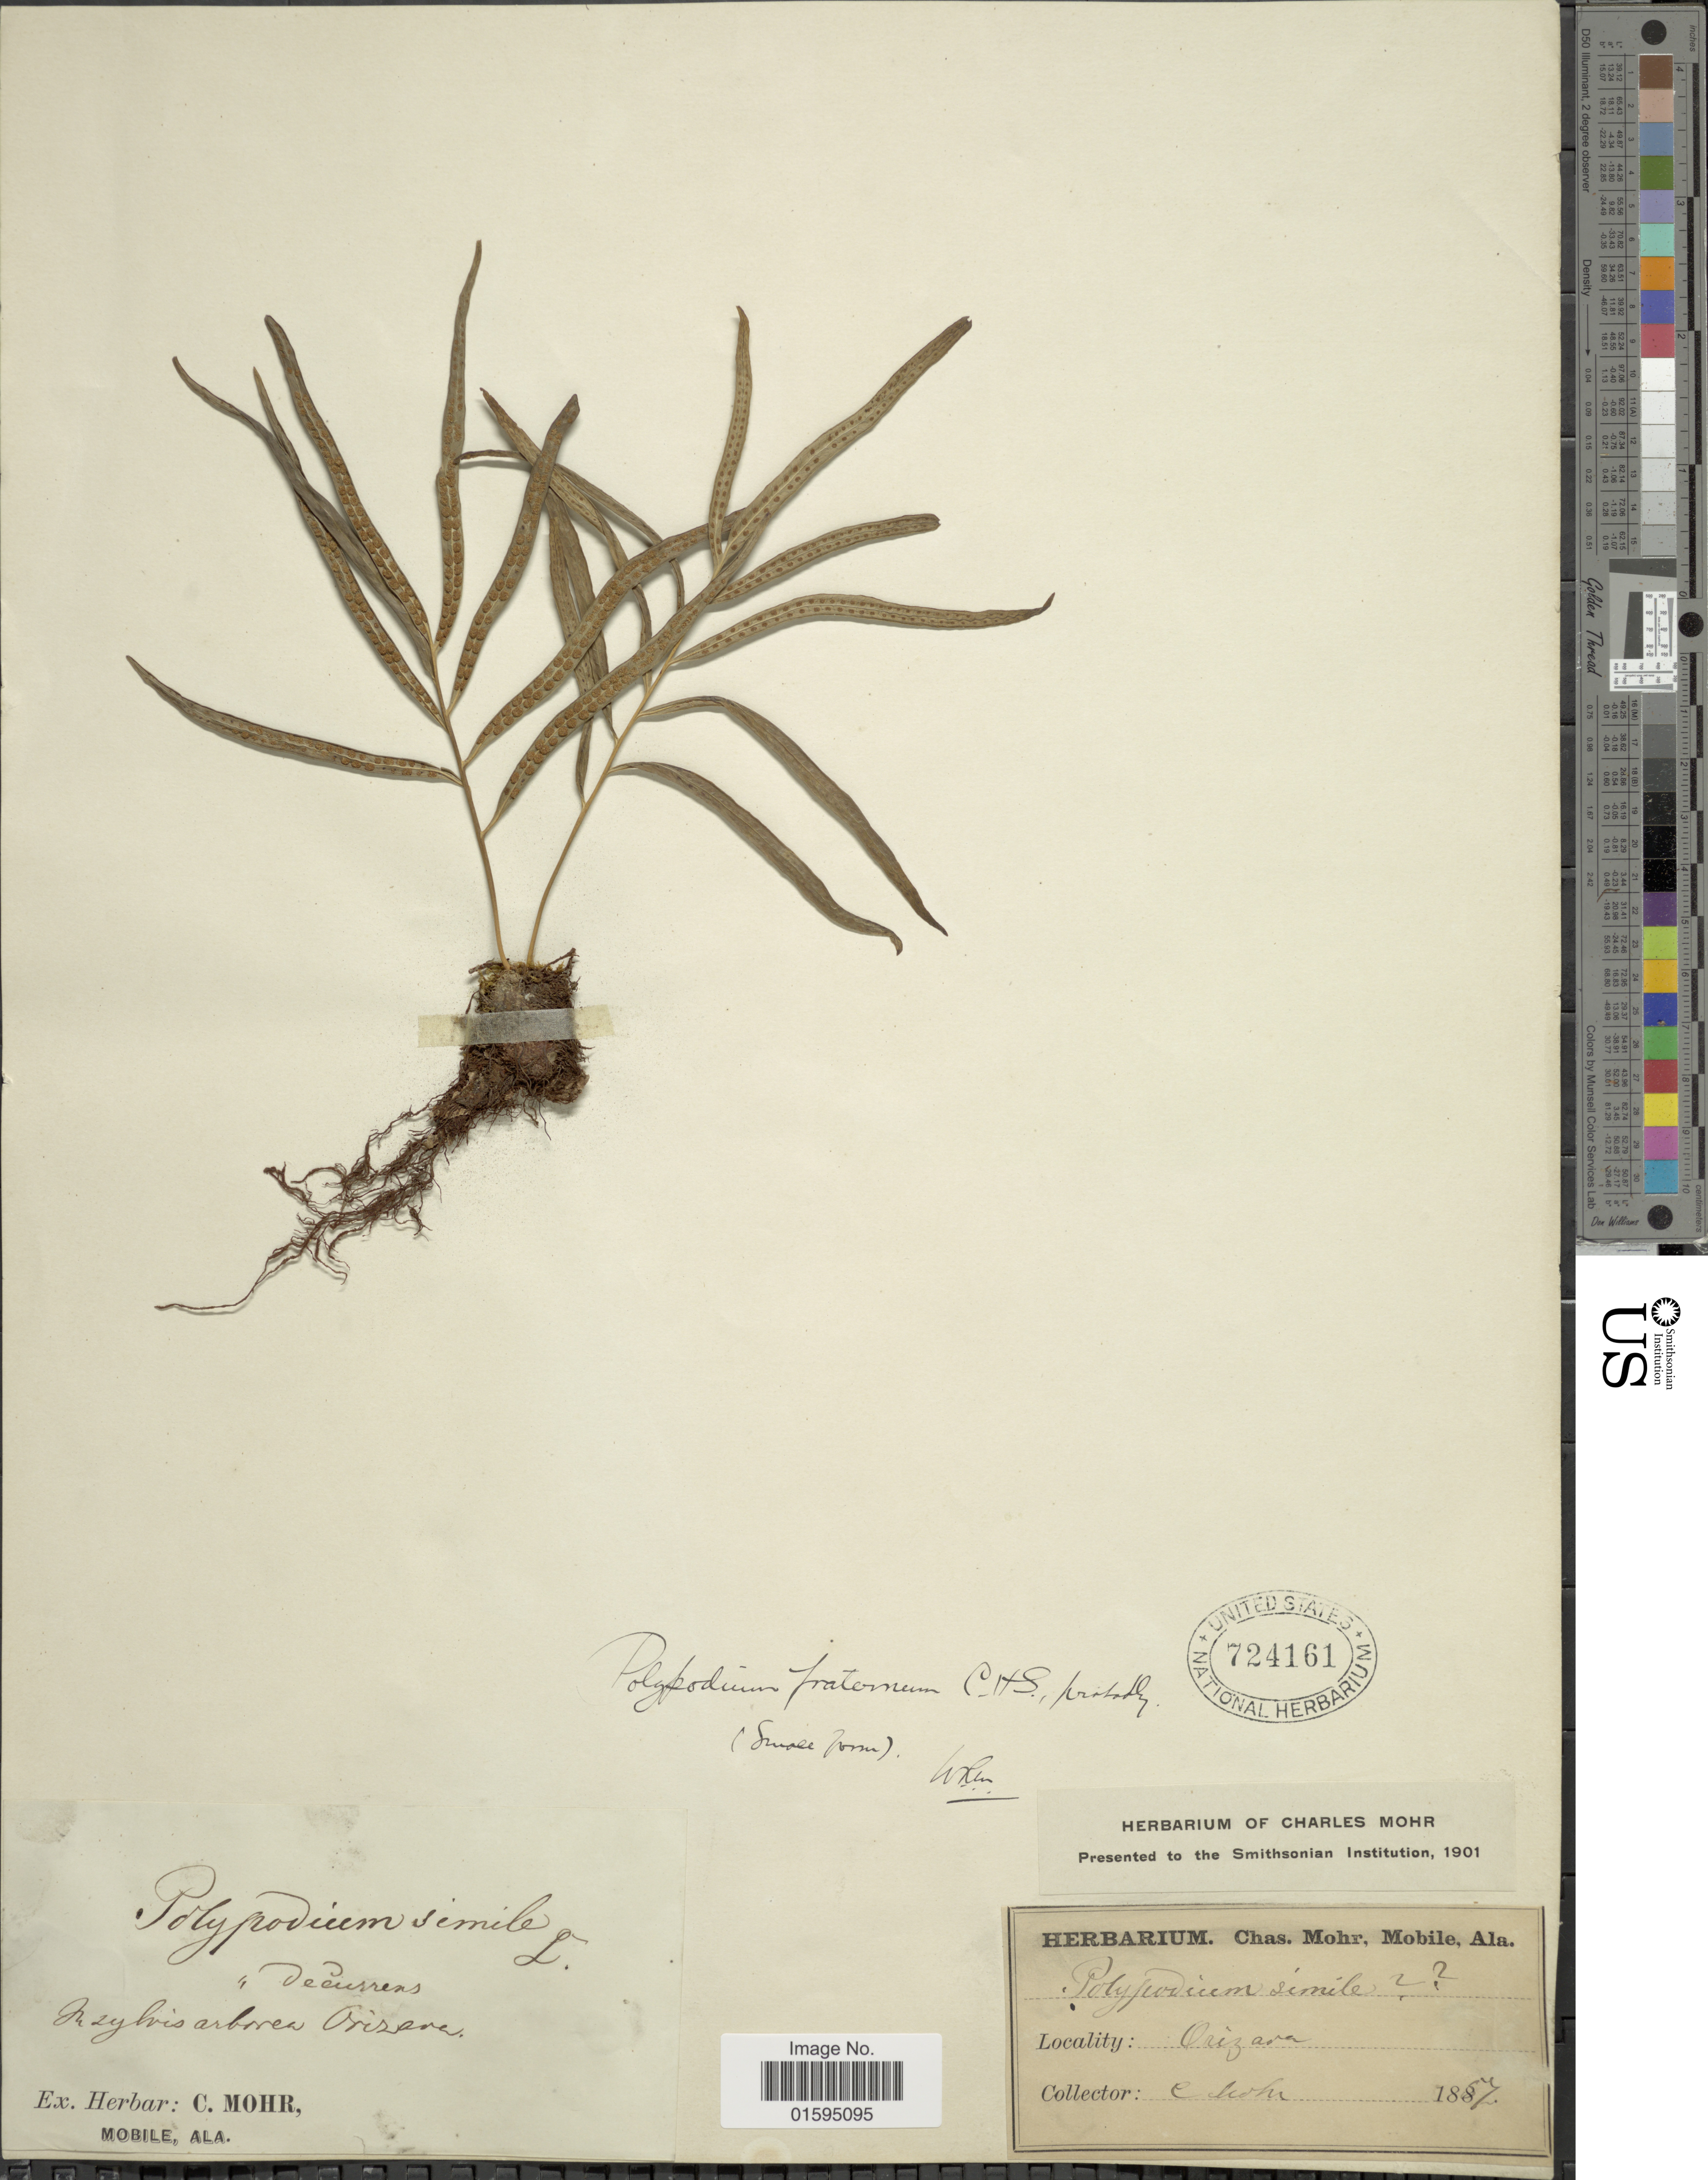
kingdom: Plantae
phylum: Tracheophyta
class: Polypodiopsida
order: Polypodiales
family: Polypodiaceae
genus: Polypodium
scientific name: Polypodium fraternum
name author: Schltdl. & Cham.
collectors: C. T. Mohr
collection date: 1887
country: Mexico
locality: Orizaba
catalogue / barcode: US 724161